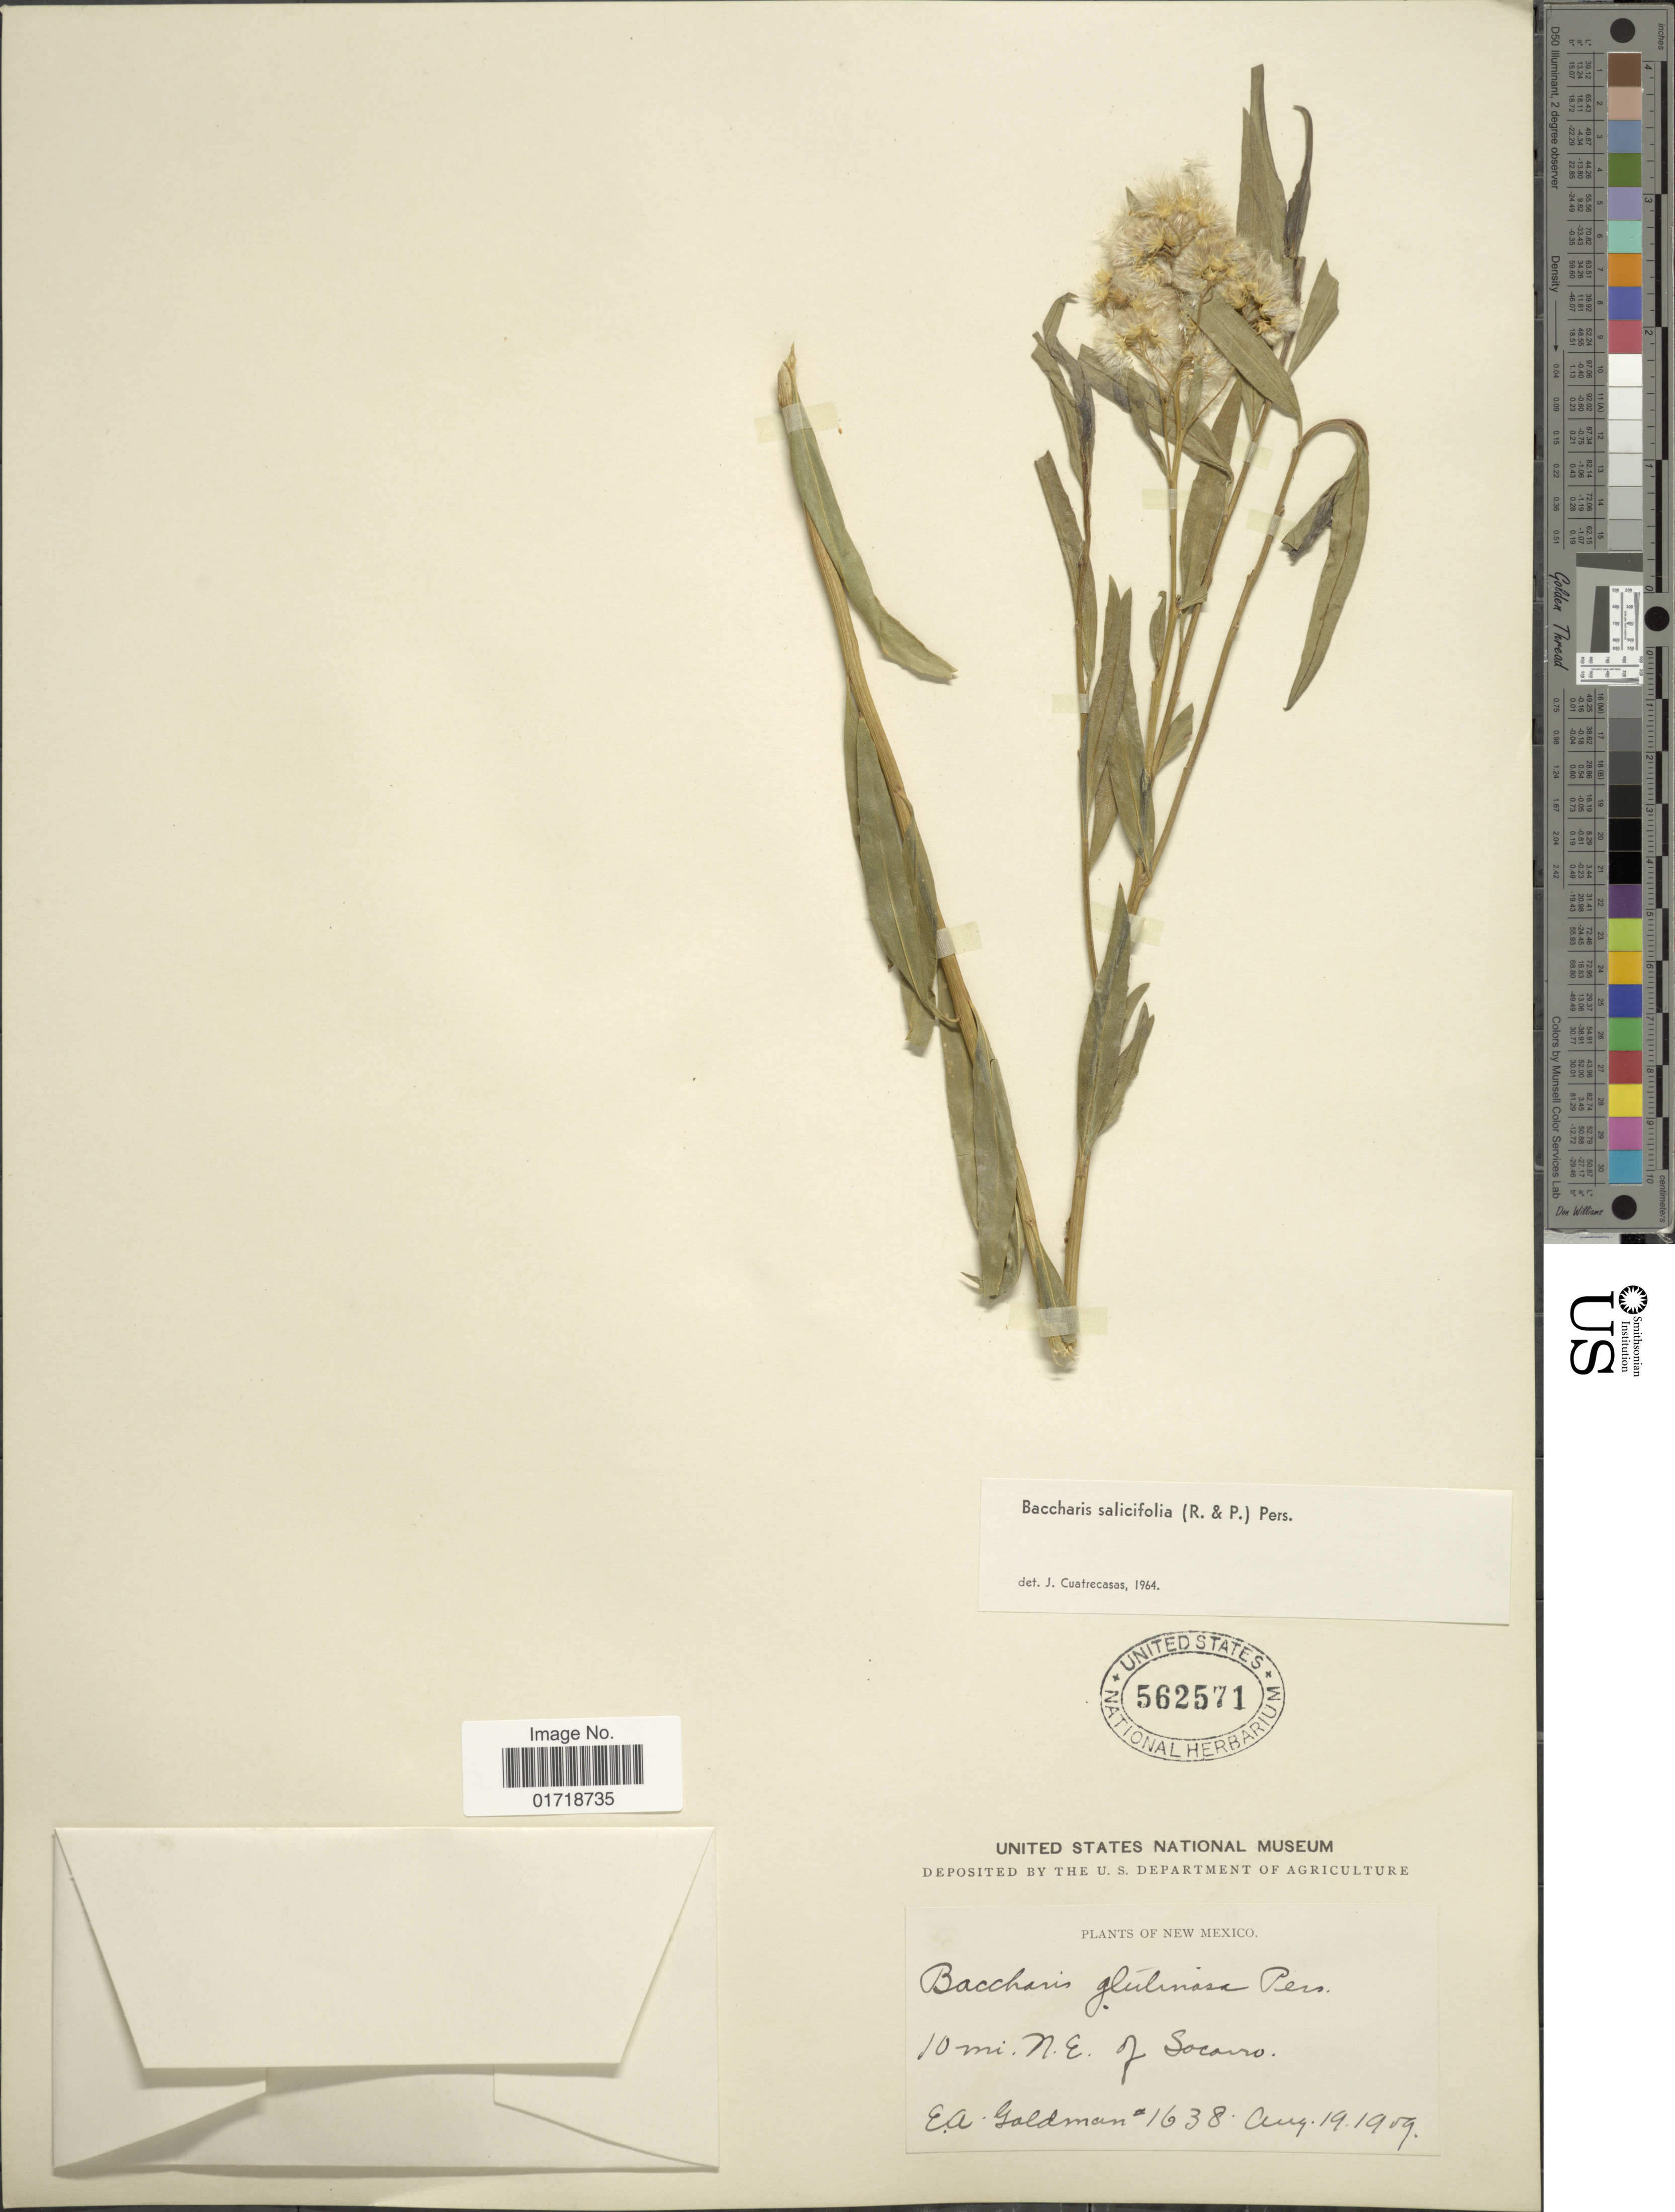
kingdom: Plantae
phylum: Tracheophyta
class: Magnoliopsida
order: Asterales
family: Asteraceae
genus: Baccharis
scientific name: Baccharis glutinosa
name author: Pers.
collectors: E. A. Goldman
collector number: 1638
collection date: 1909-08-19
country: United States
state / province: New Mexico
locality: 10 mi N. E. of Socarro.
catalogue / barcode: US 562571